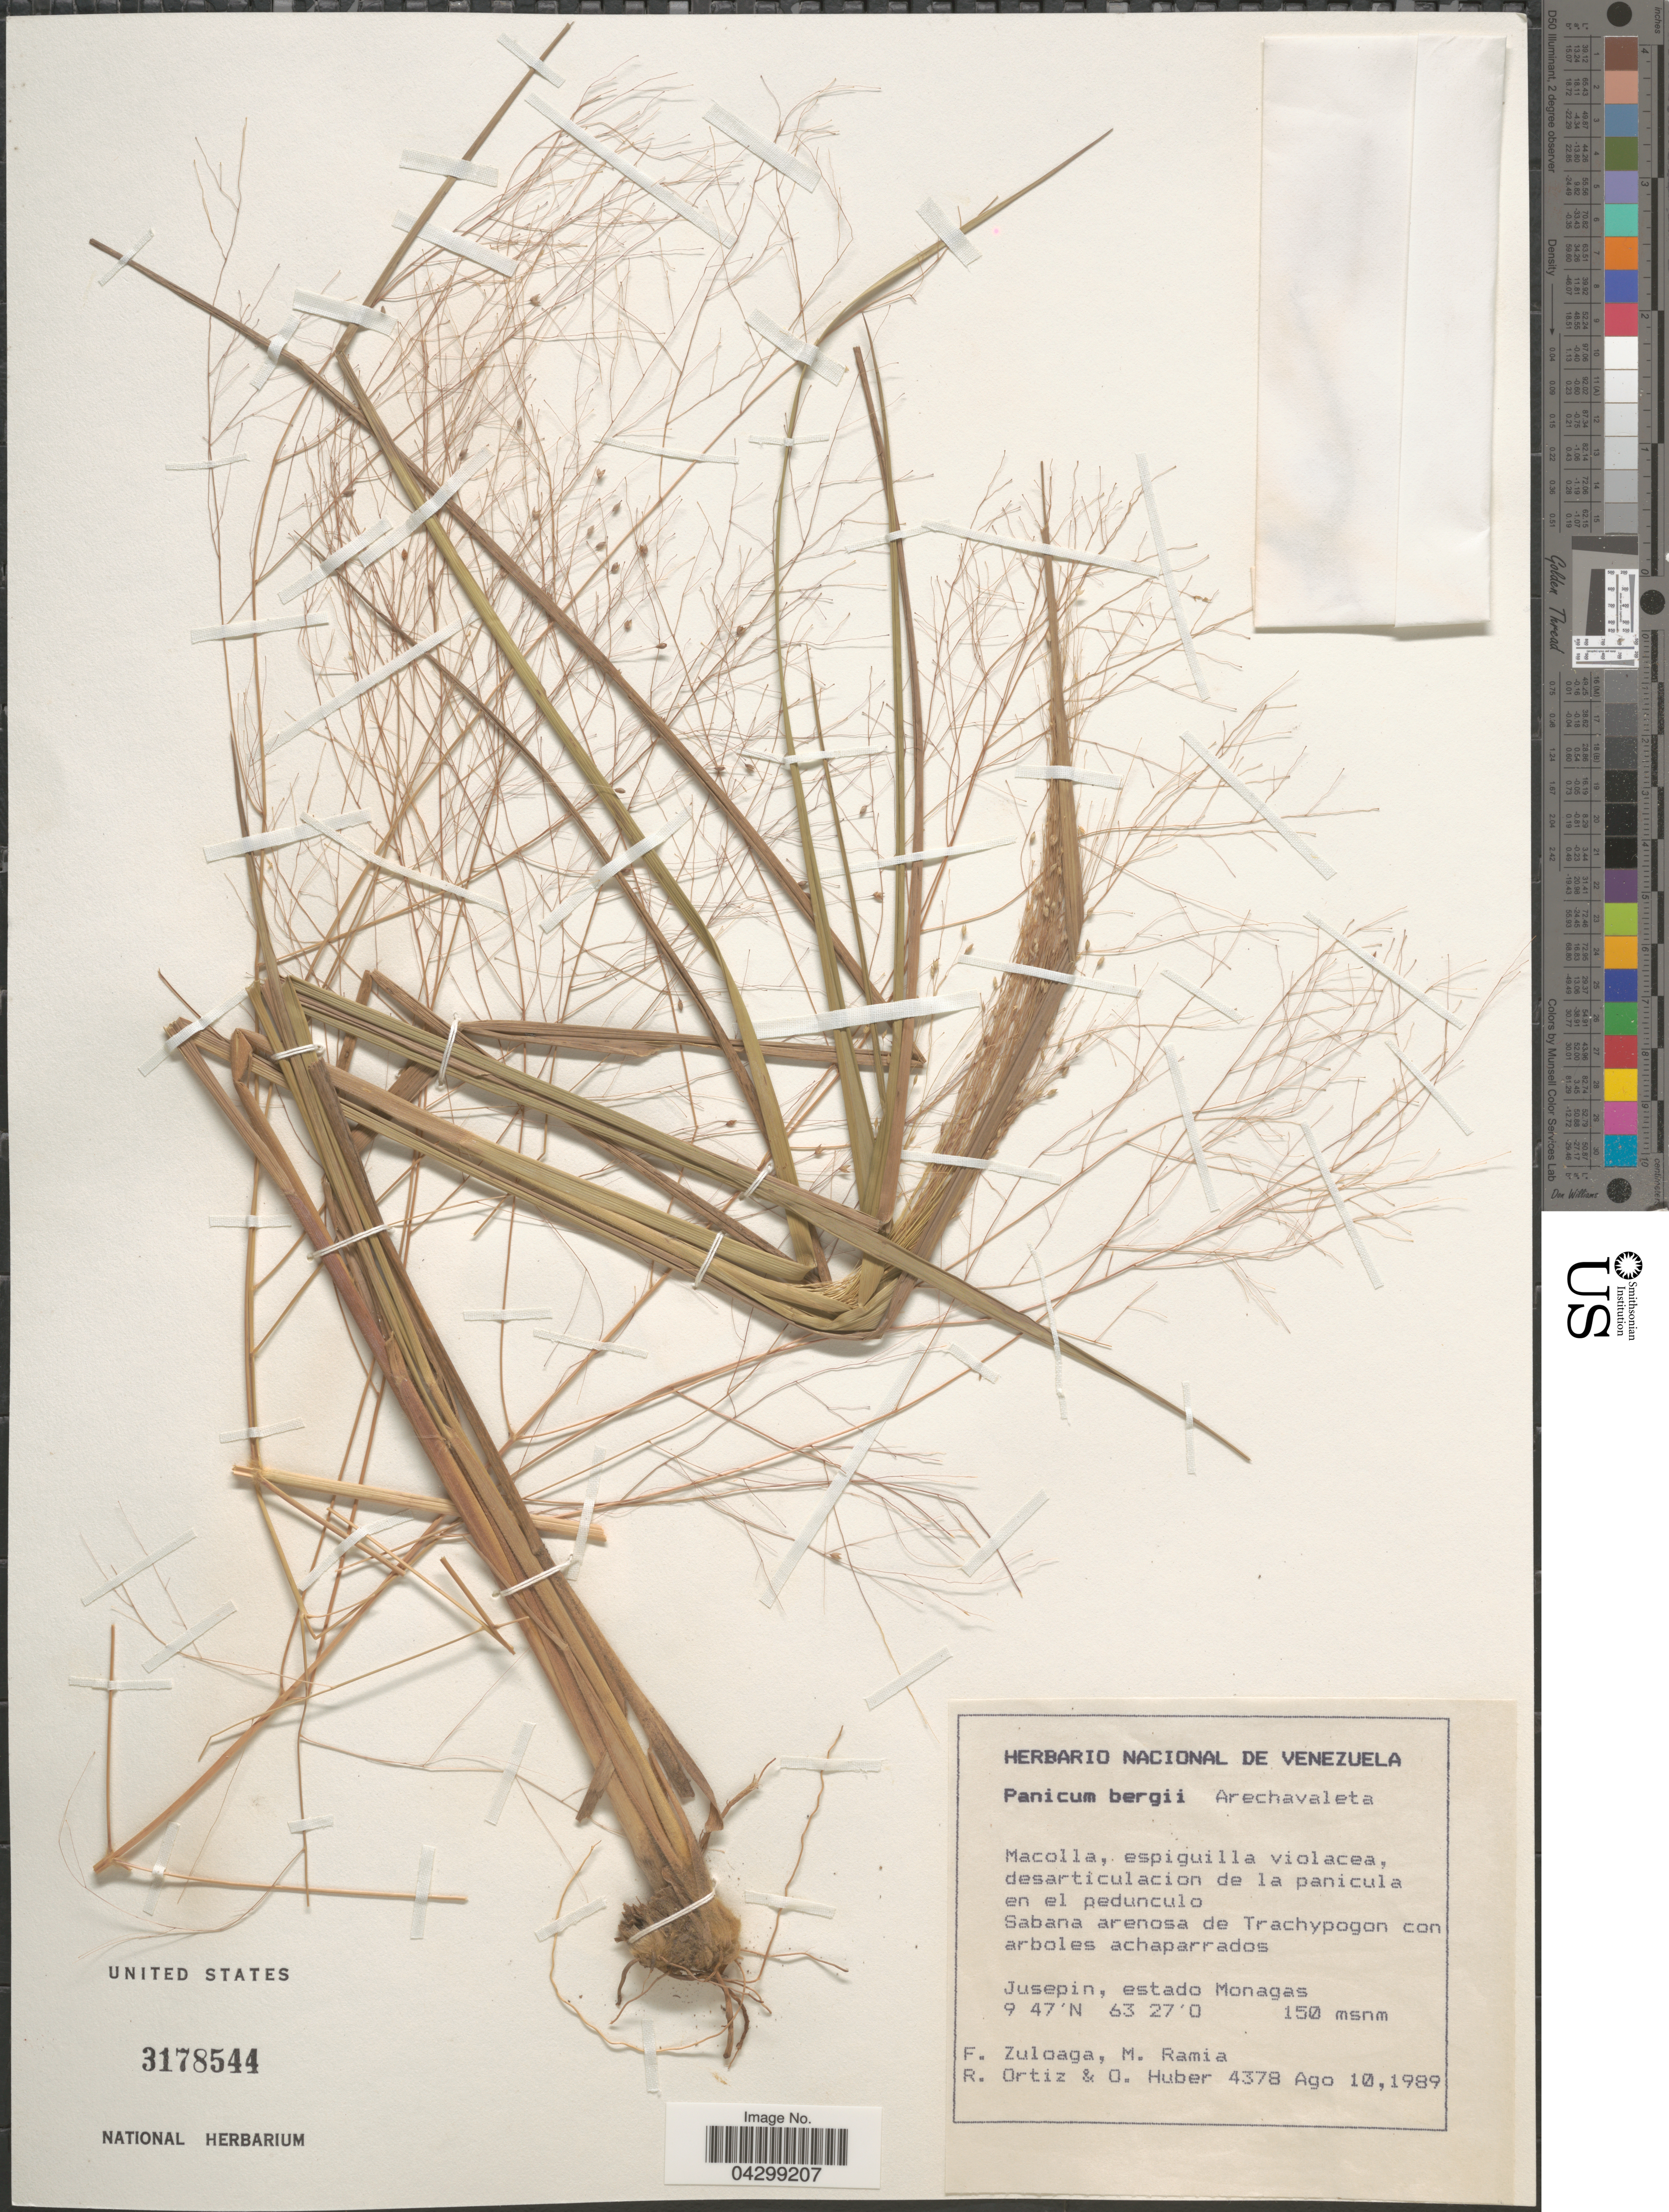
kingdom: Plantae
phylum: Tracheophyta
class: Liliopsida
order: Poales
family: Poaceae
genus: Panicum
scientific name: Panicum bergii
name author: Arechav.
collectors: F. Zuloaga, M. Ramia, R. Ortiz & O. Huber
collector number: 4378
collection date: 1989-08-10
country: Venezuela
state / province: Monagas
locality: Jusepin.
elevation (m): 150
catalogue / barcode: US 3178544